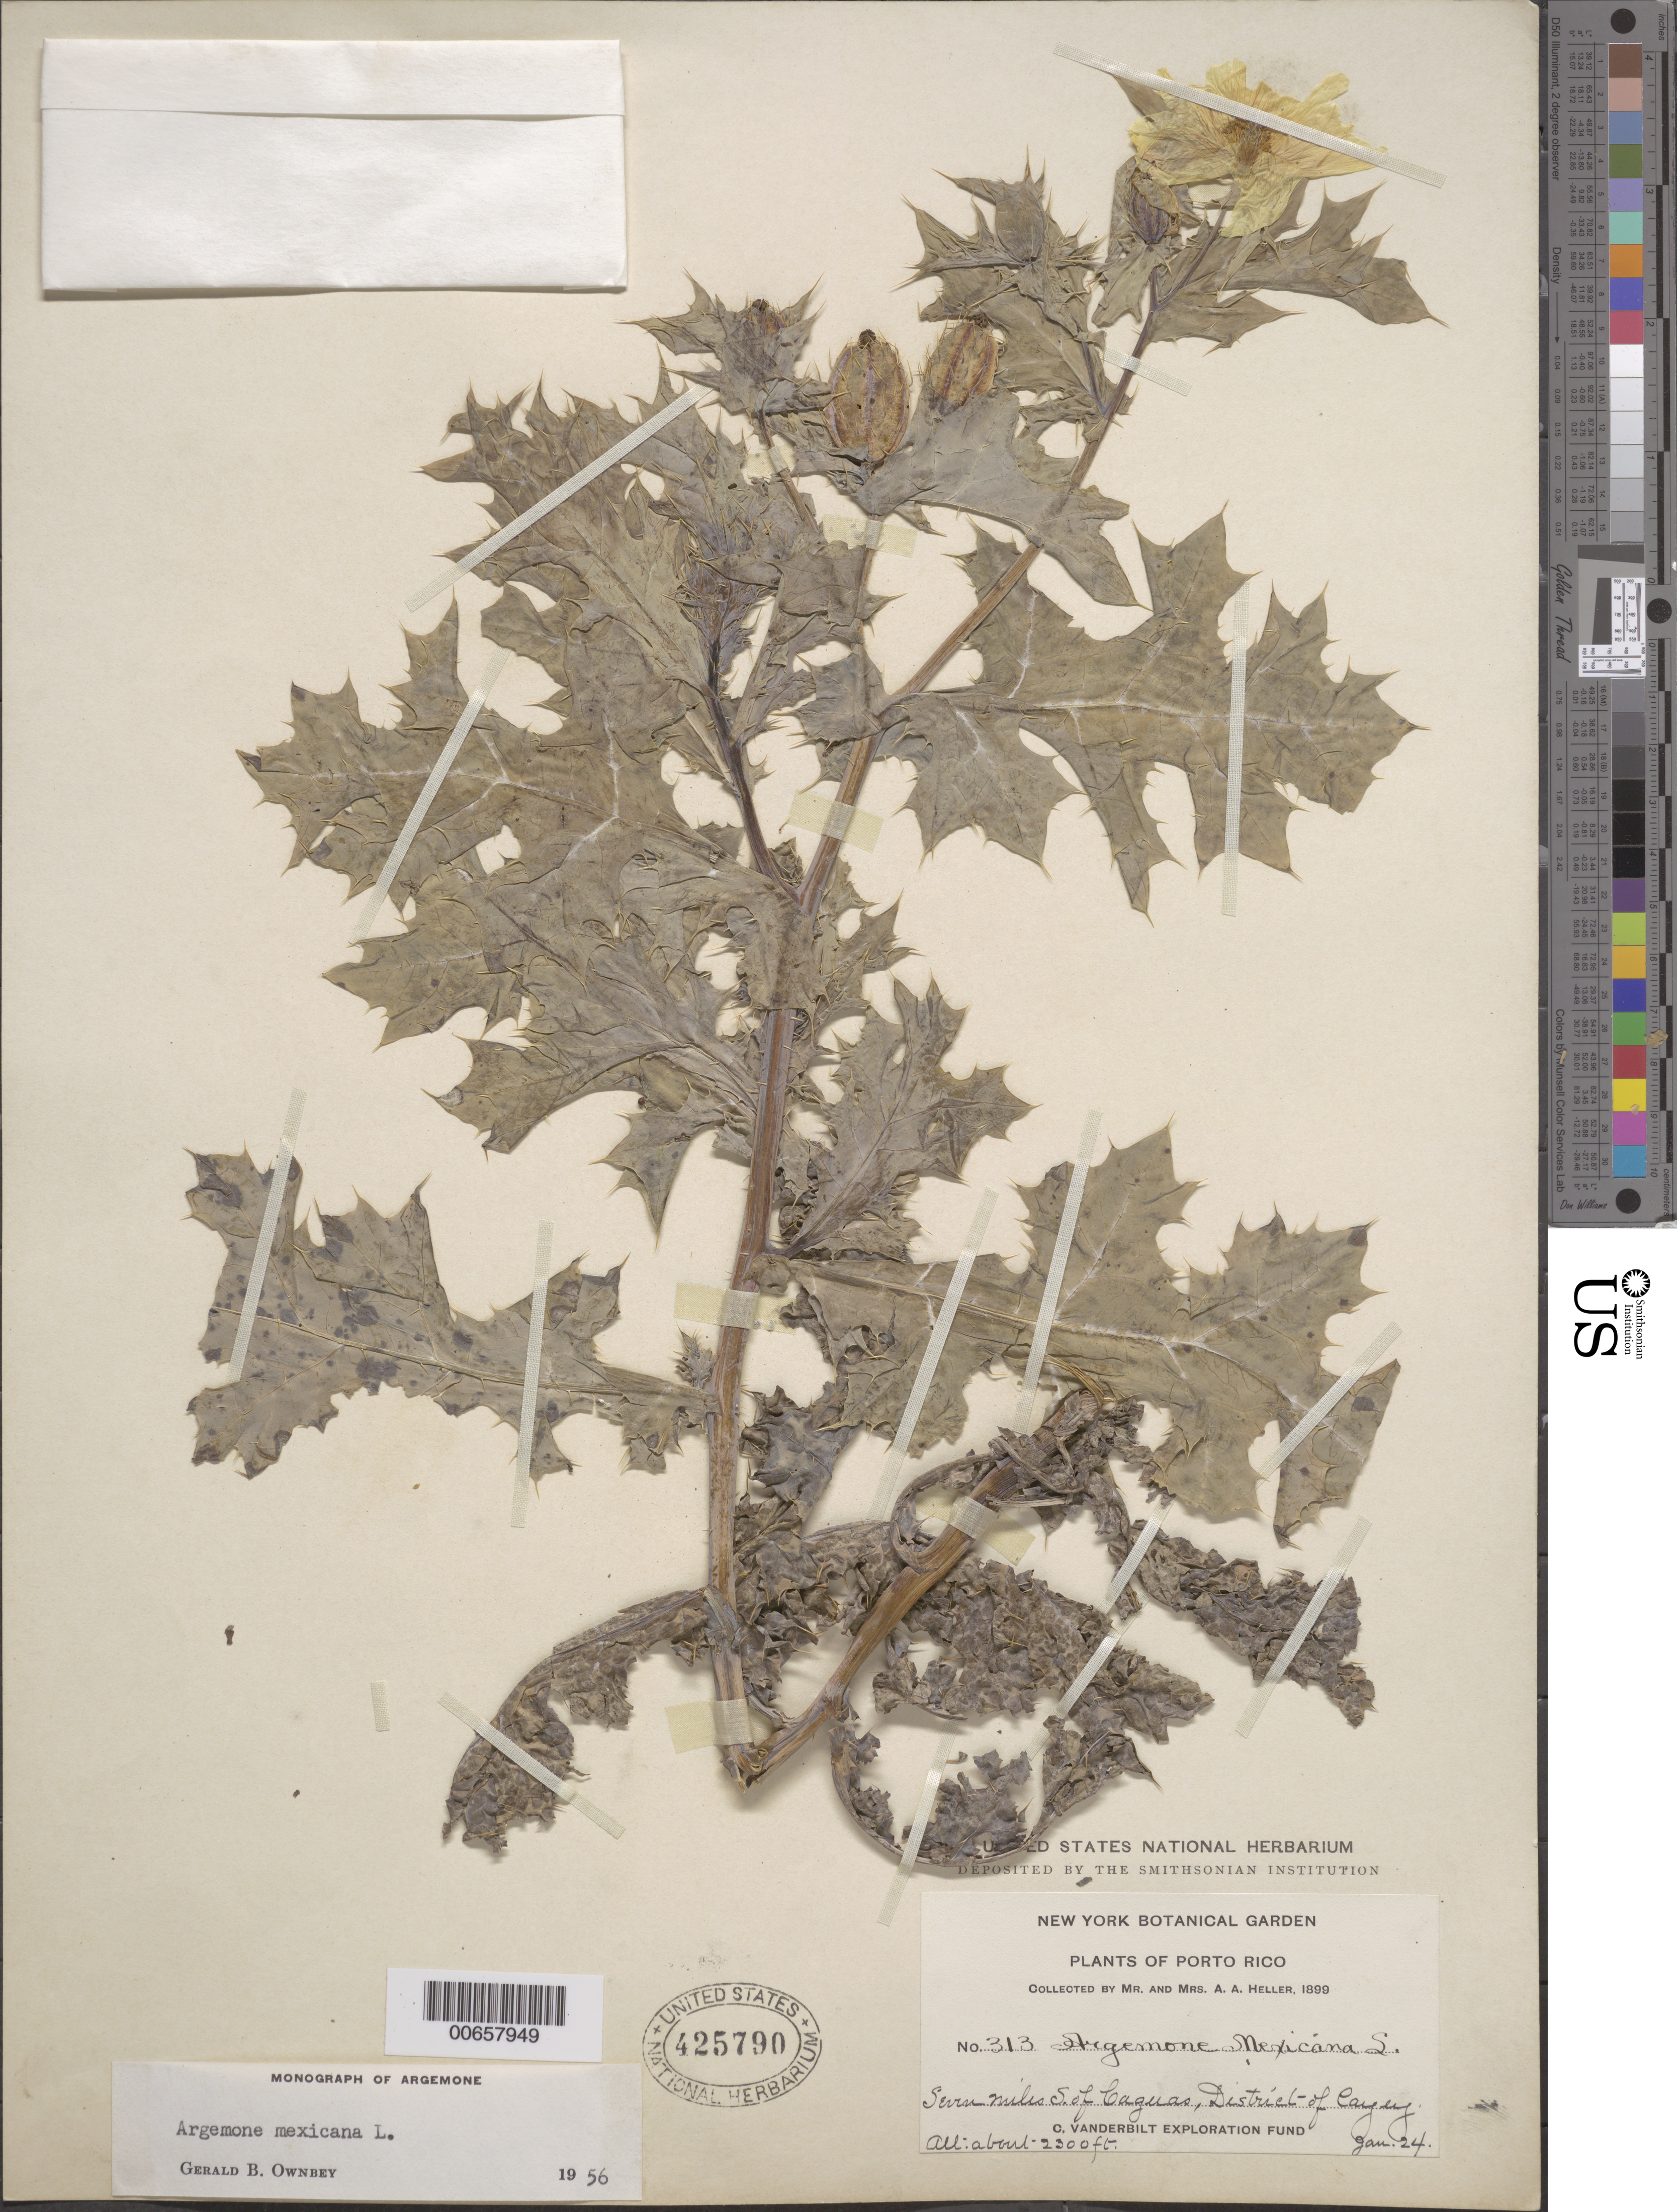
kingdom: Plantae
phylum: Tracheophyta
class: Magnoliopsida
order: Ranunculales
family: Papaveraceae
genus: Argemone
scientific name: Argemone mexicana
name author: L.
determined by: Ownbey, G. B.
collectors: A. A. Heller & -- Heller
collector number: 313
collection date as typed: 24 Jan 1899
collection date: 1899-01-24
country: Puerto Rico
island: Greater Antilles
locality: Caguas, District of Cayey, 7 mi S of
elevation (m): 701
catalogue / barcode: US 425790